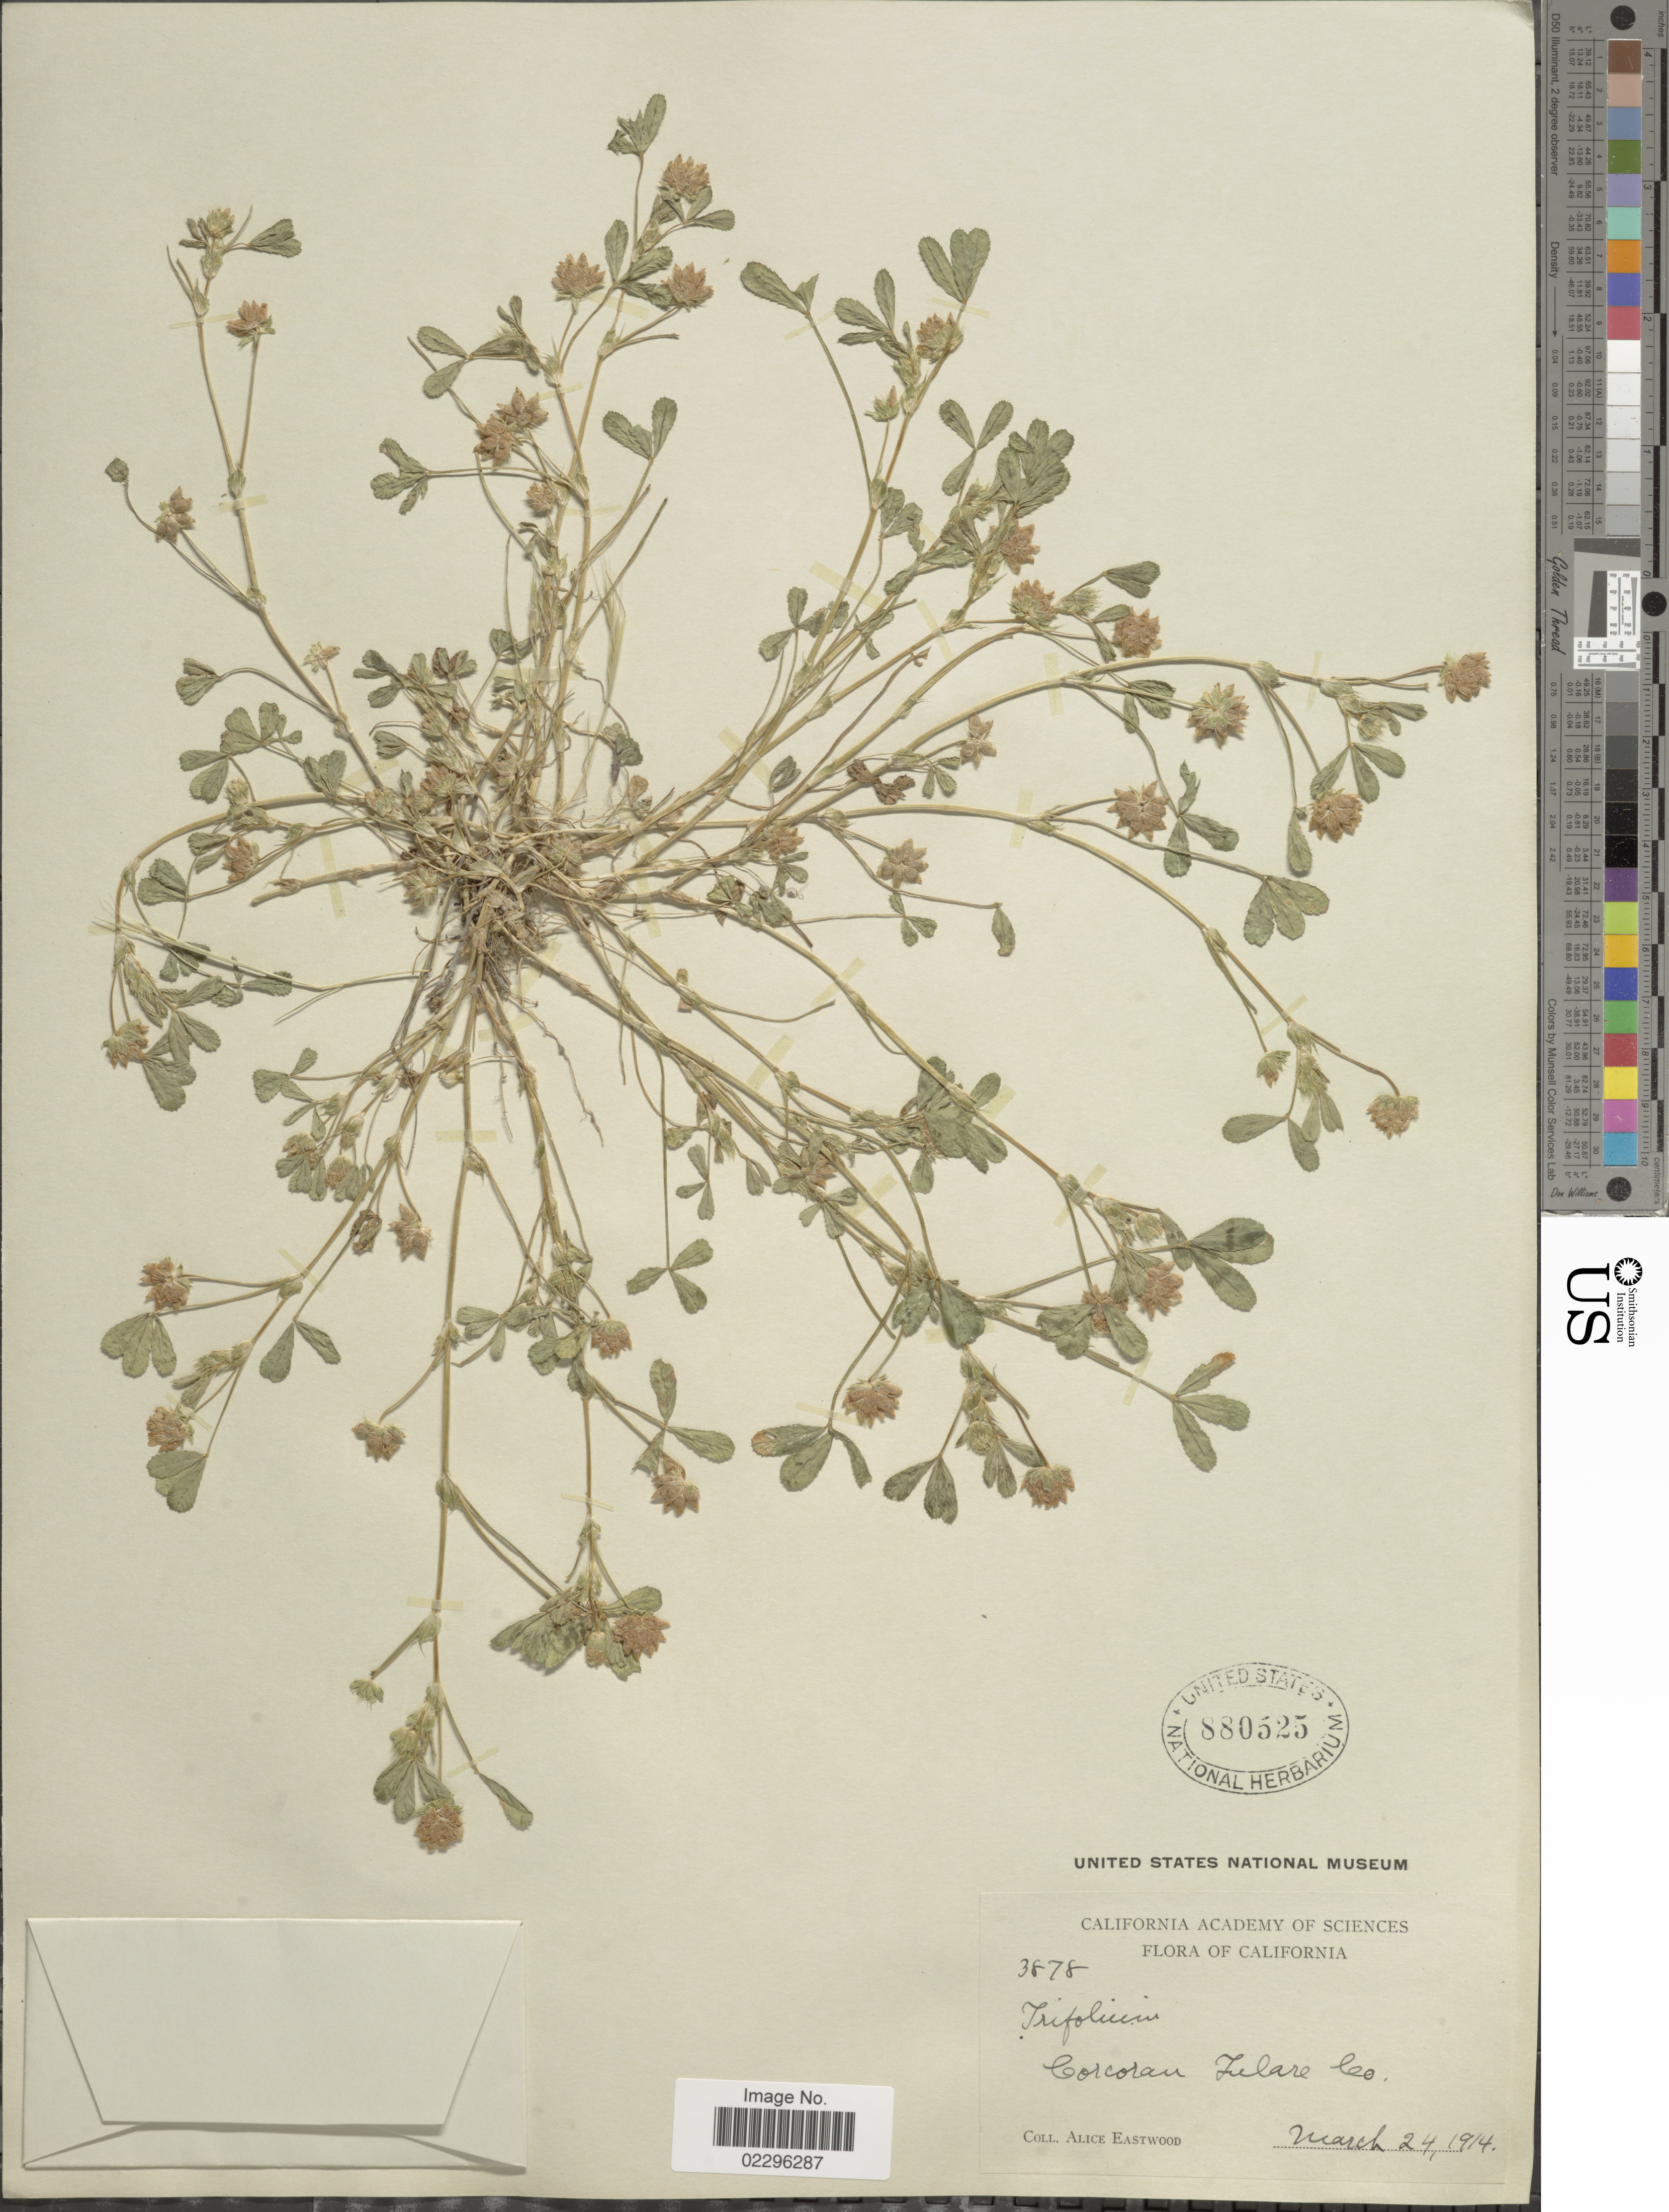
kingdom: Plantae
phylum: Tracheophyta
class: Magnoliopsida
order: Fabales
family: Fabaceae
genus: Trifolium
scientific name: Trifolium depauperatum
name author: Desv.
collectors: A. Eastwood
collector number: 3878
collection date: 1914-03-24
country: United States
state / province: California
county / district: Tulare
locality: Corcoran. Tulare Co.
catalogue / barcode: US 880525